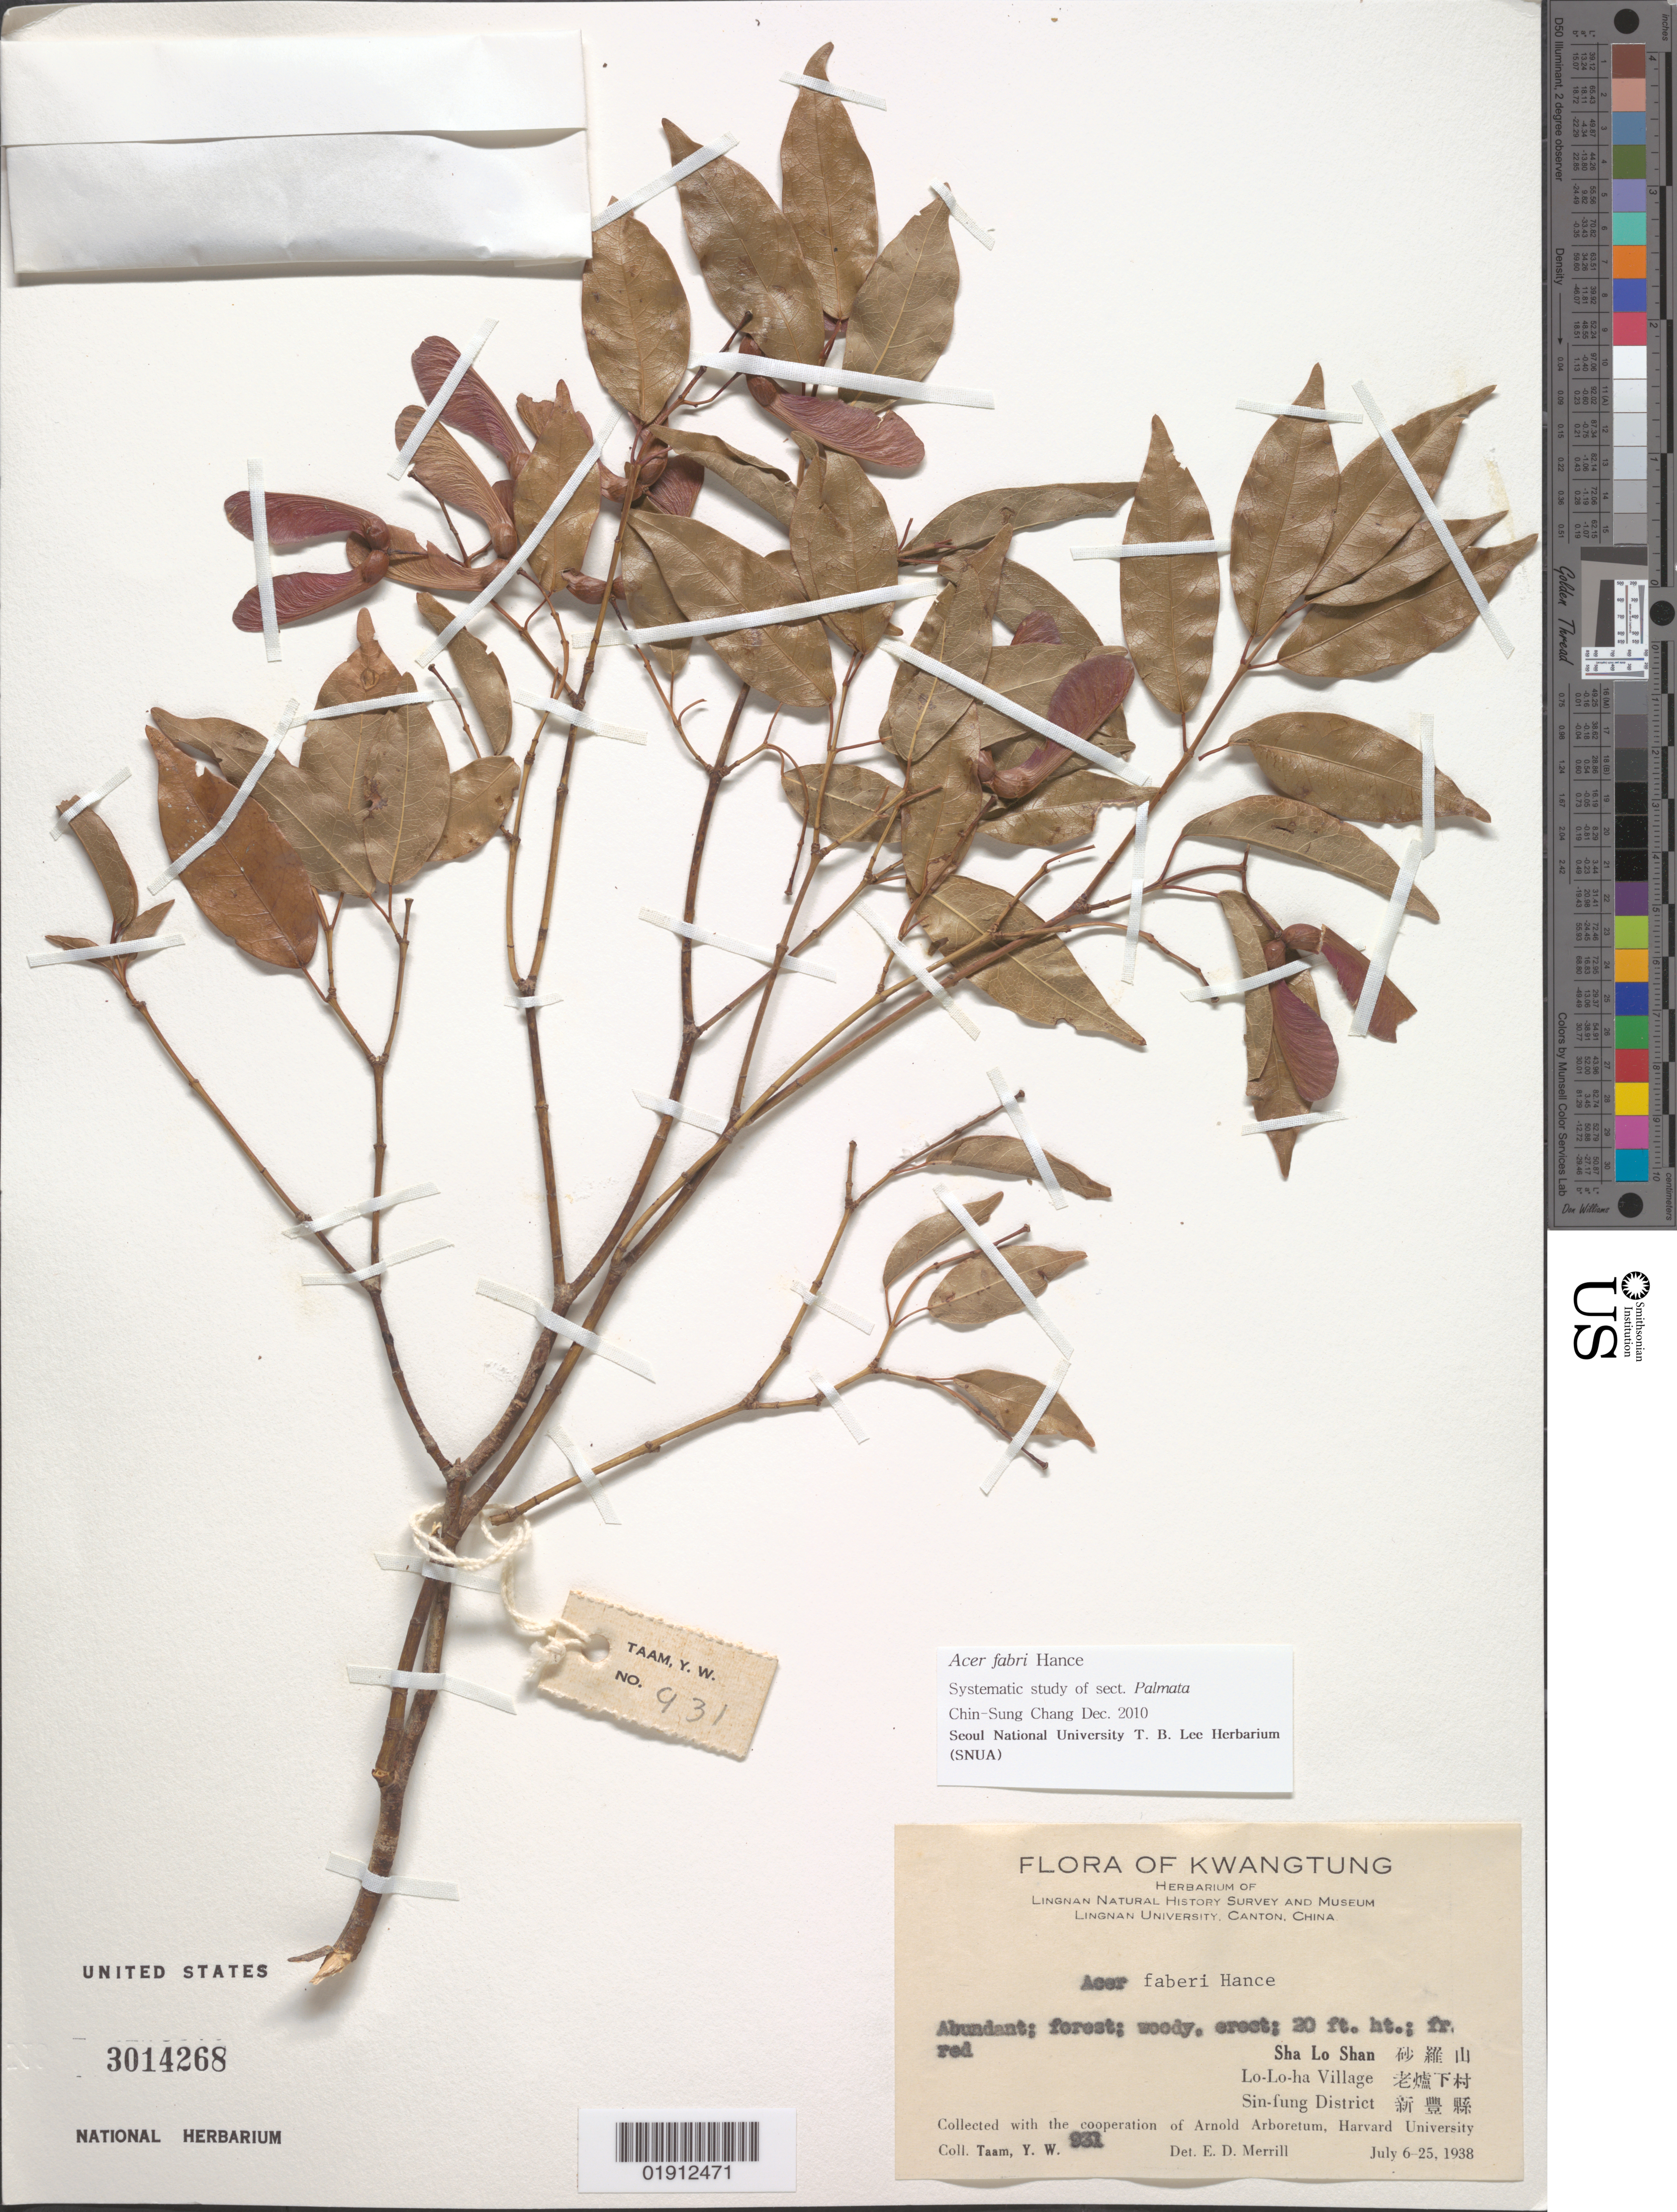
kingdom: Plantae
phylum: Tracheophyta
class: Magnoliopsida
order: Sapindales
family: Sapindaceae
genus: Acer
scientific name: Acer fabri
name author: Hance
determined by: Chang, C. S., (SNUA)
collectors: Y. W. Taam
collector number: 931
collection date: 1938-07-06/1938-07-25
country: China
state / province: Guangdong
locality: Kwangtung [Guangdong], Sha Lo Shan, Lo-Lo-ha Village, Sin-fung District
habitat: Abundant, forest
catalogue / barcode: US 3014268